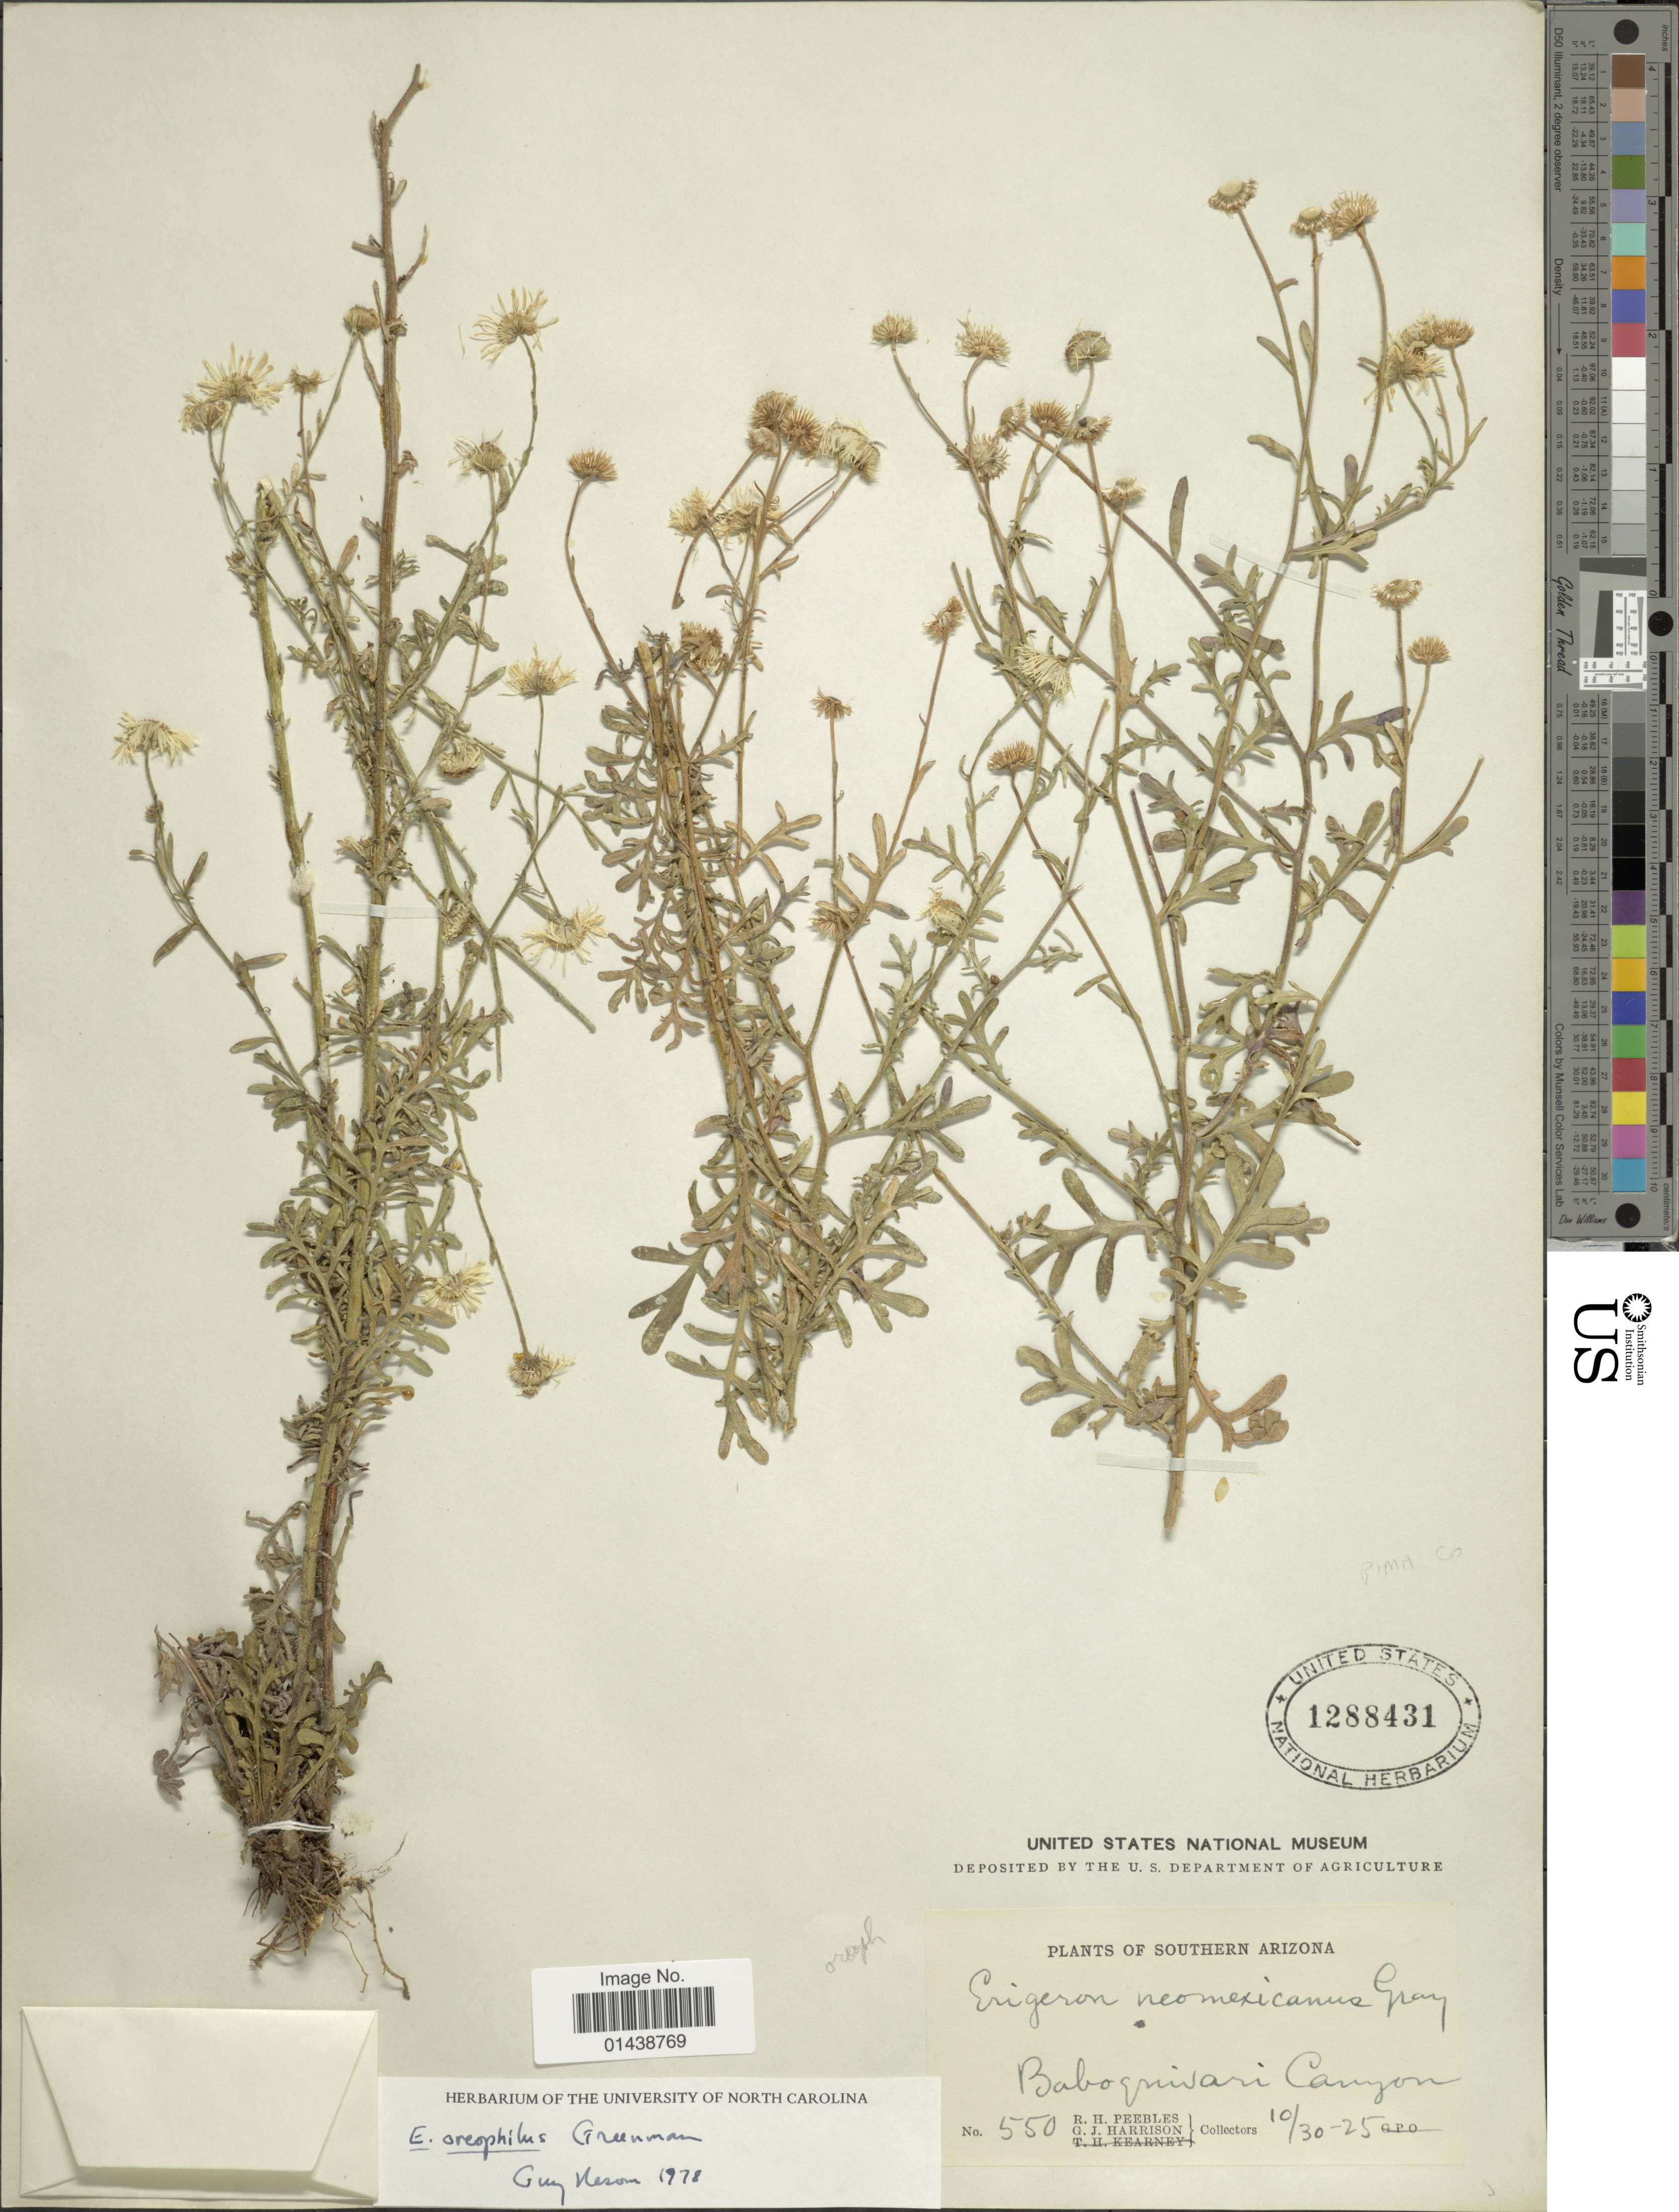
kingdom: Plantae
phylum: Tracheophyta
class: Magnoliopsida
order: Asterales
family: Asteraceae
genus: Erigeron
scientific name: Erigeron oreophilus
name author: Greenm.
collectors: R. H. Peebles & G. J. Harrison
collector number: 550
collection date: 1925-10-30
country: United States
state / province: Arizona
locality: Southern Arizona. Baboquivari Canyon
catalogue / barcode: US 1288431